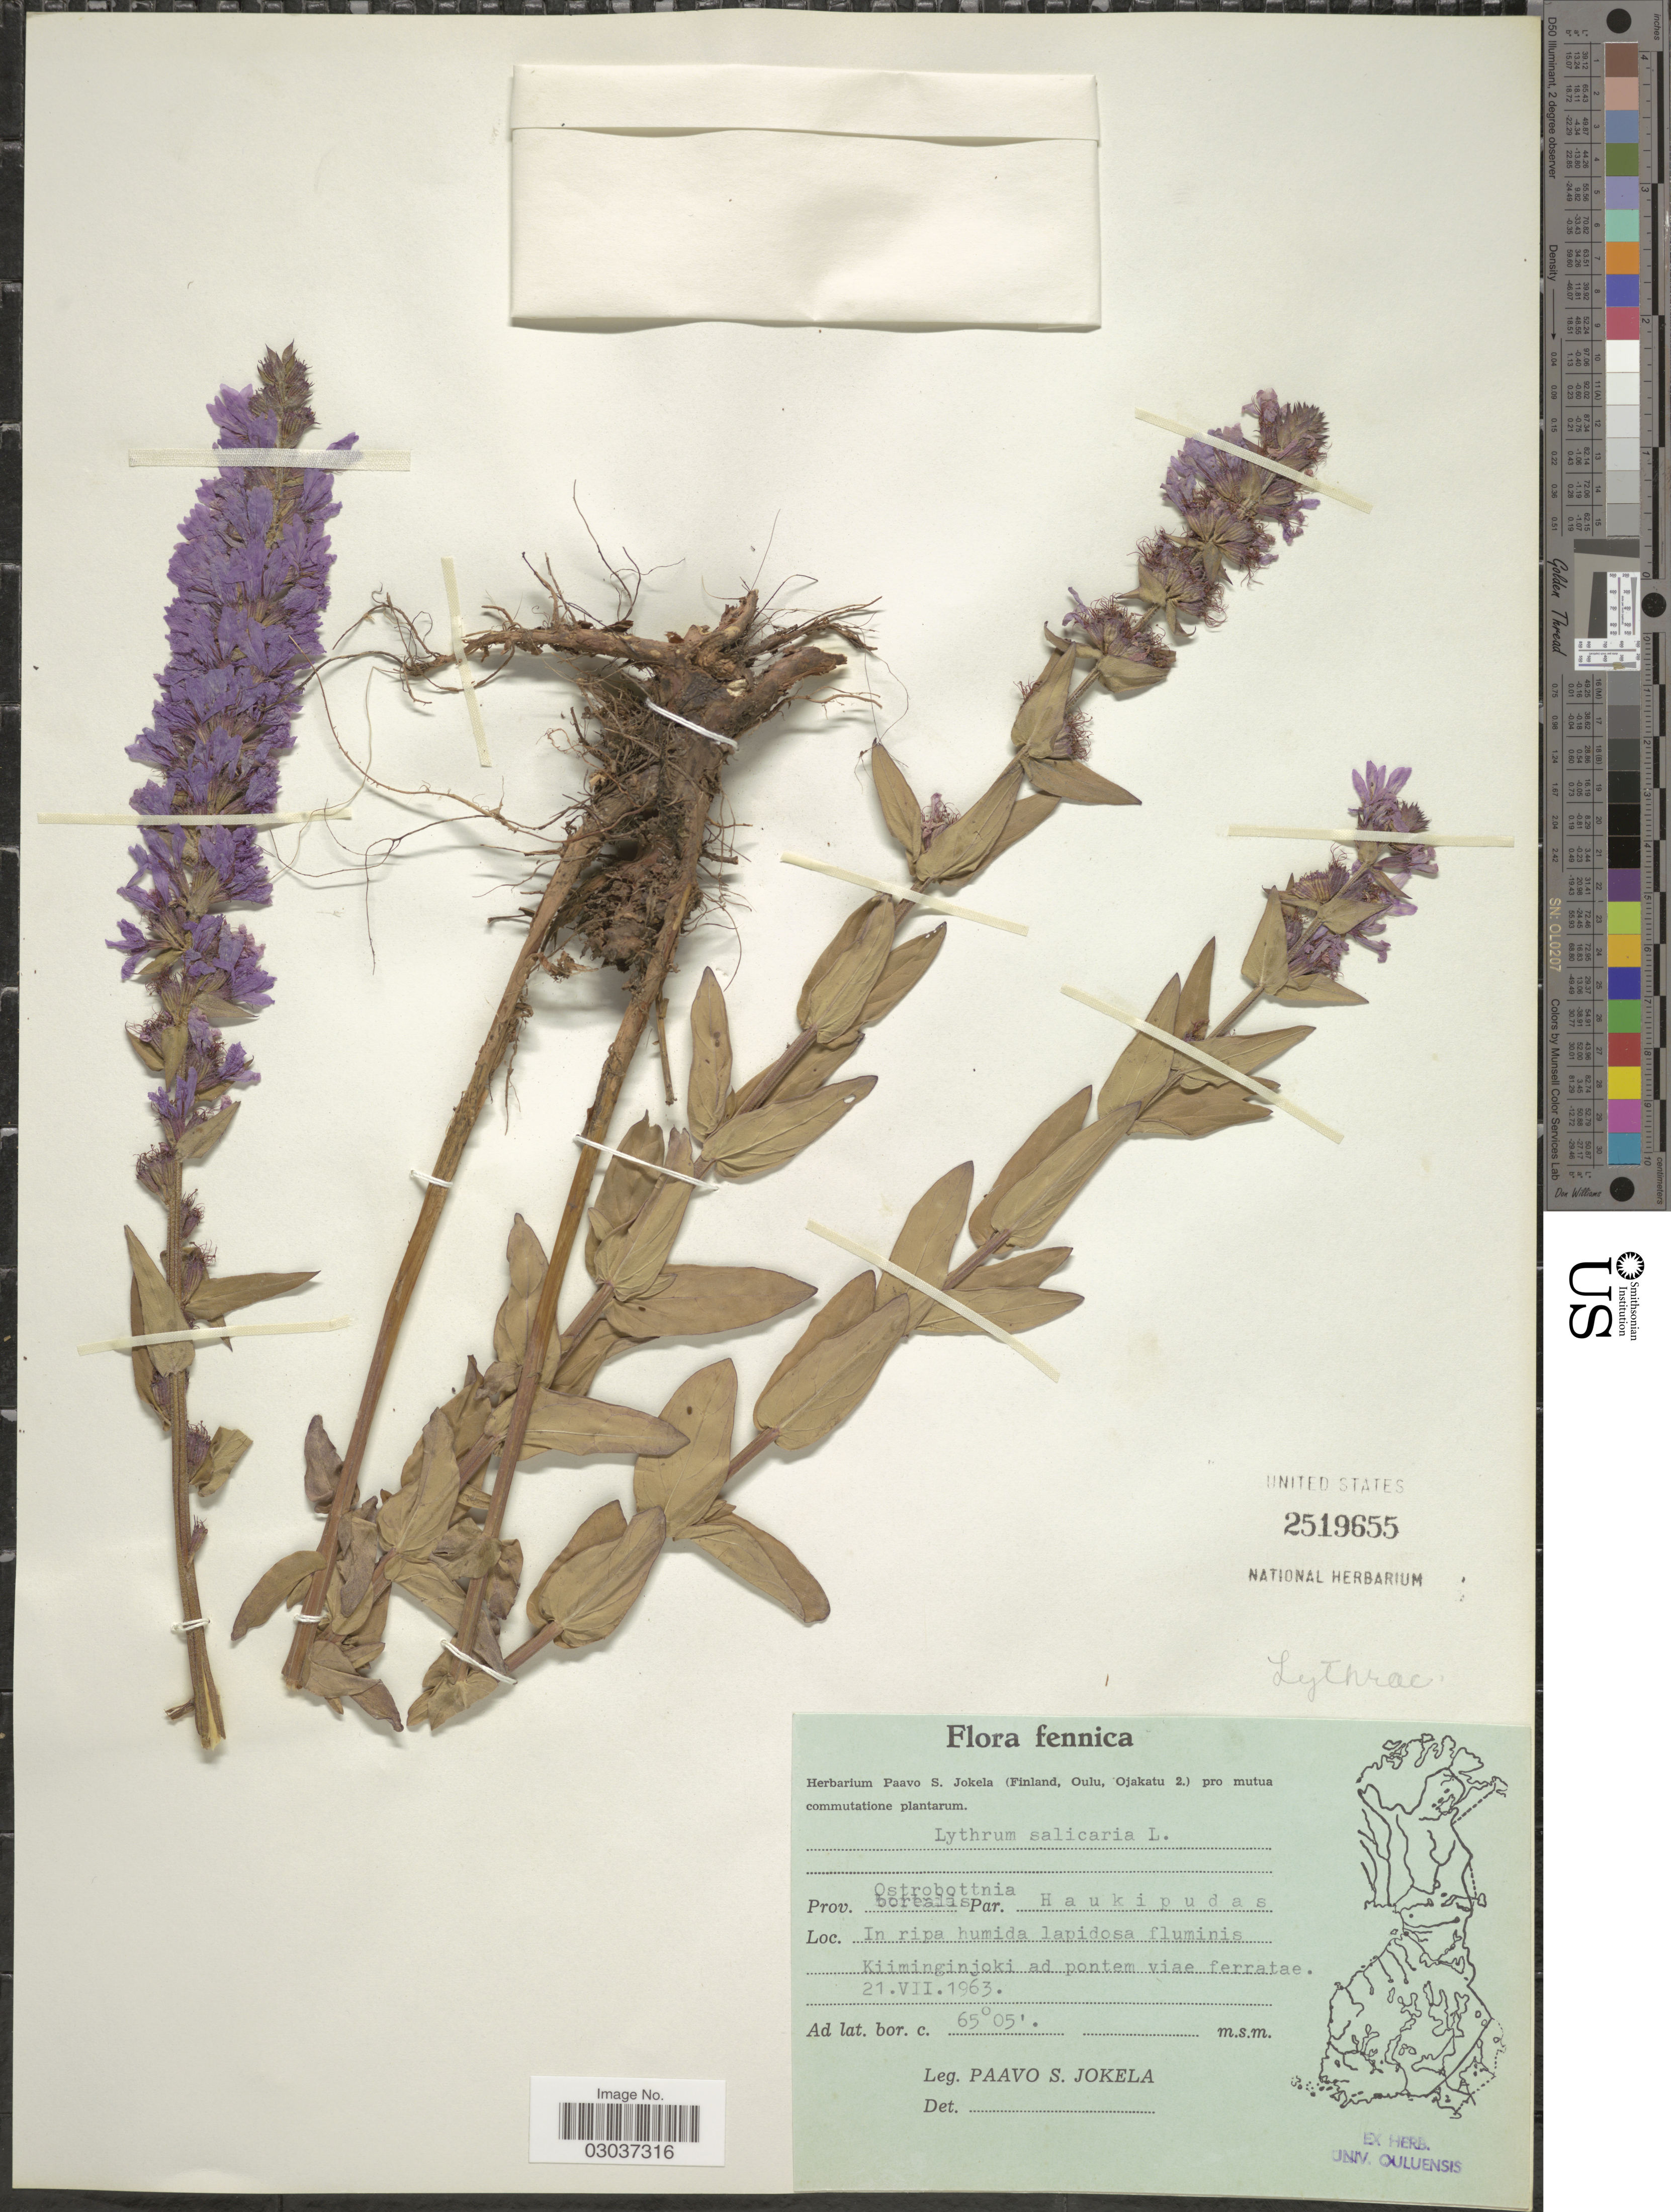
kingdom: Plantae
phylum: Tracheophyta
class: Magnoliopsida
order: Myrtales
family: Lythraceae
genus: Lythrum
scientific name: Lythrum salicaria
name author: L.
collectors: P. Jokela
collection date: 1963-07-21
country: Finland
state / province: Pohjanmaa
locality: Fennica. Prov. Ostrobottnia borealis. Par. Haukipudas. In ripa humida lapidosa fluminis Kiiminginjoki ad pontem viae ferratae.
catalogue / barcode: US 2519655